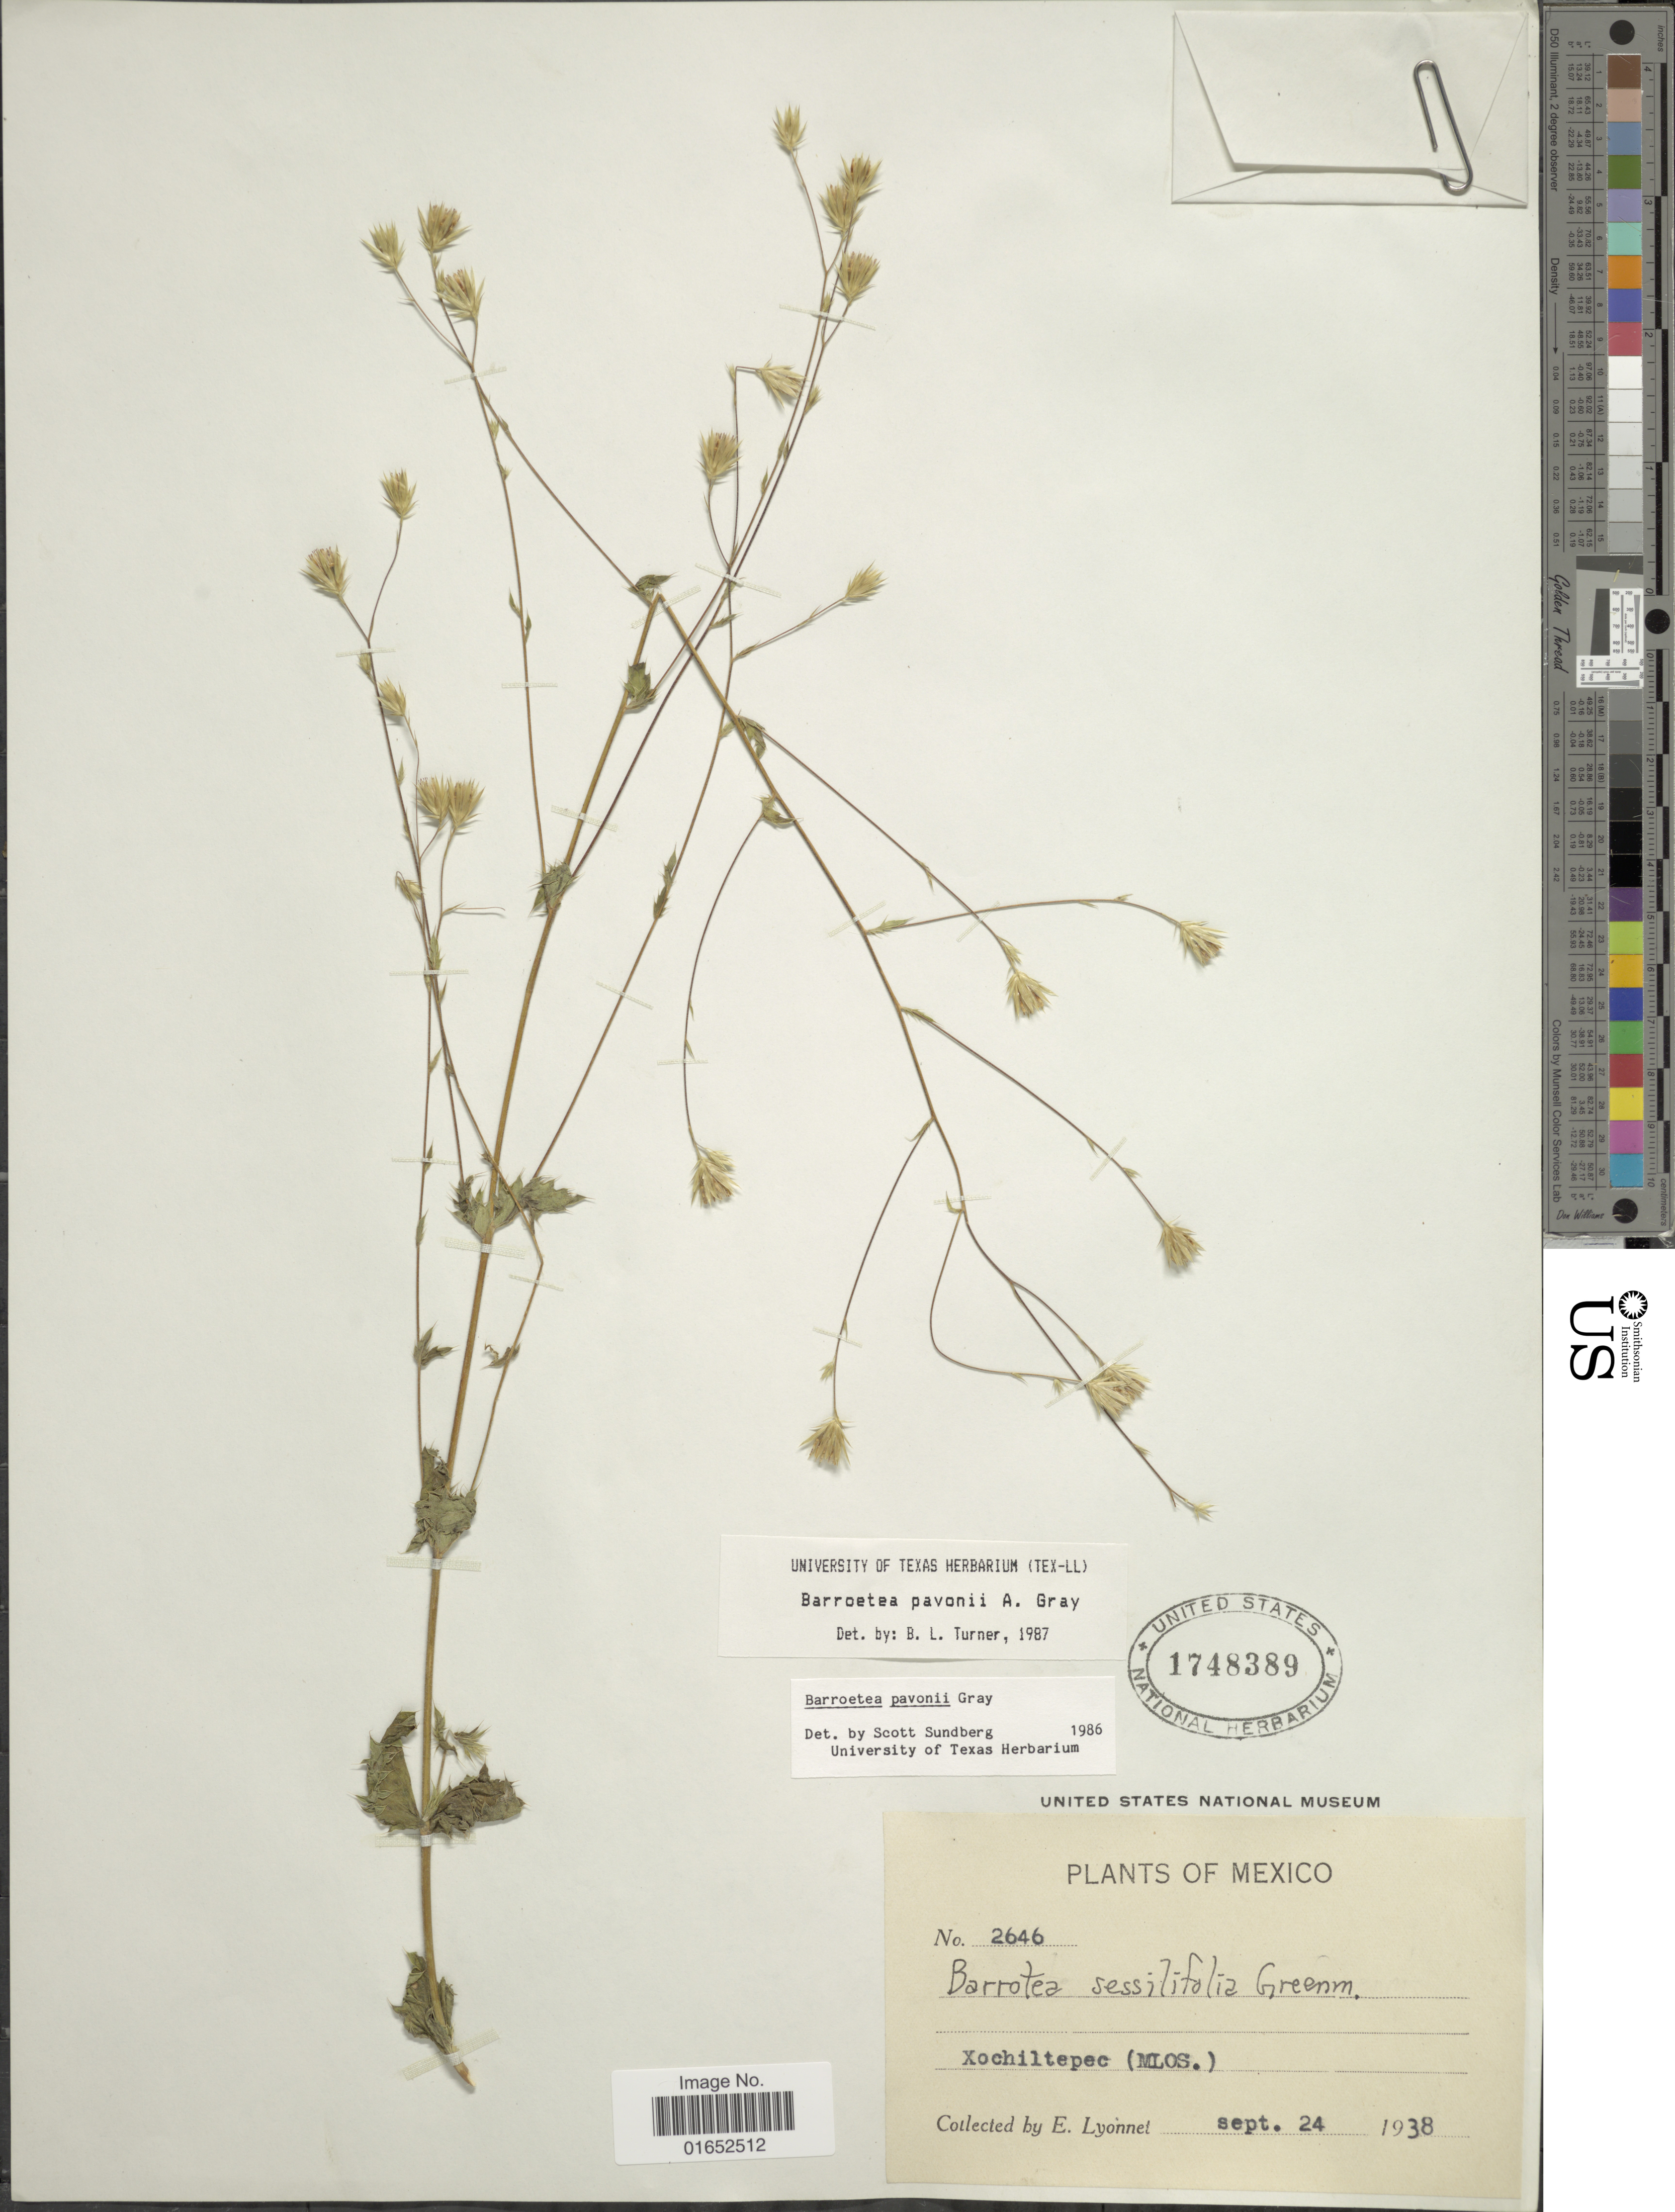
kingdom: Plantae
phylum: Tracheophyta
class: Magnoliopsida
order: Asterales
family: Asteraceae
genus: Barroetea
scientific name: Barroetea pavonii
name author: A. Gray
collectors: E. Lyonnet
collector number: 2646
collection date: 1938-09-24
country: Mexico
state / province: Morelos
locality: Xochiltepec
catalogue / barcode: US 1748389